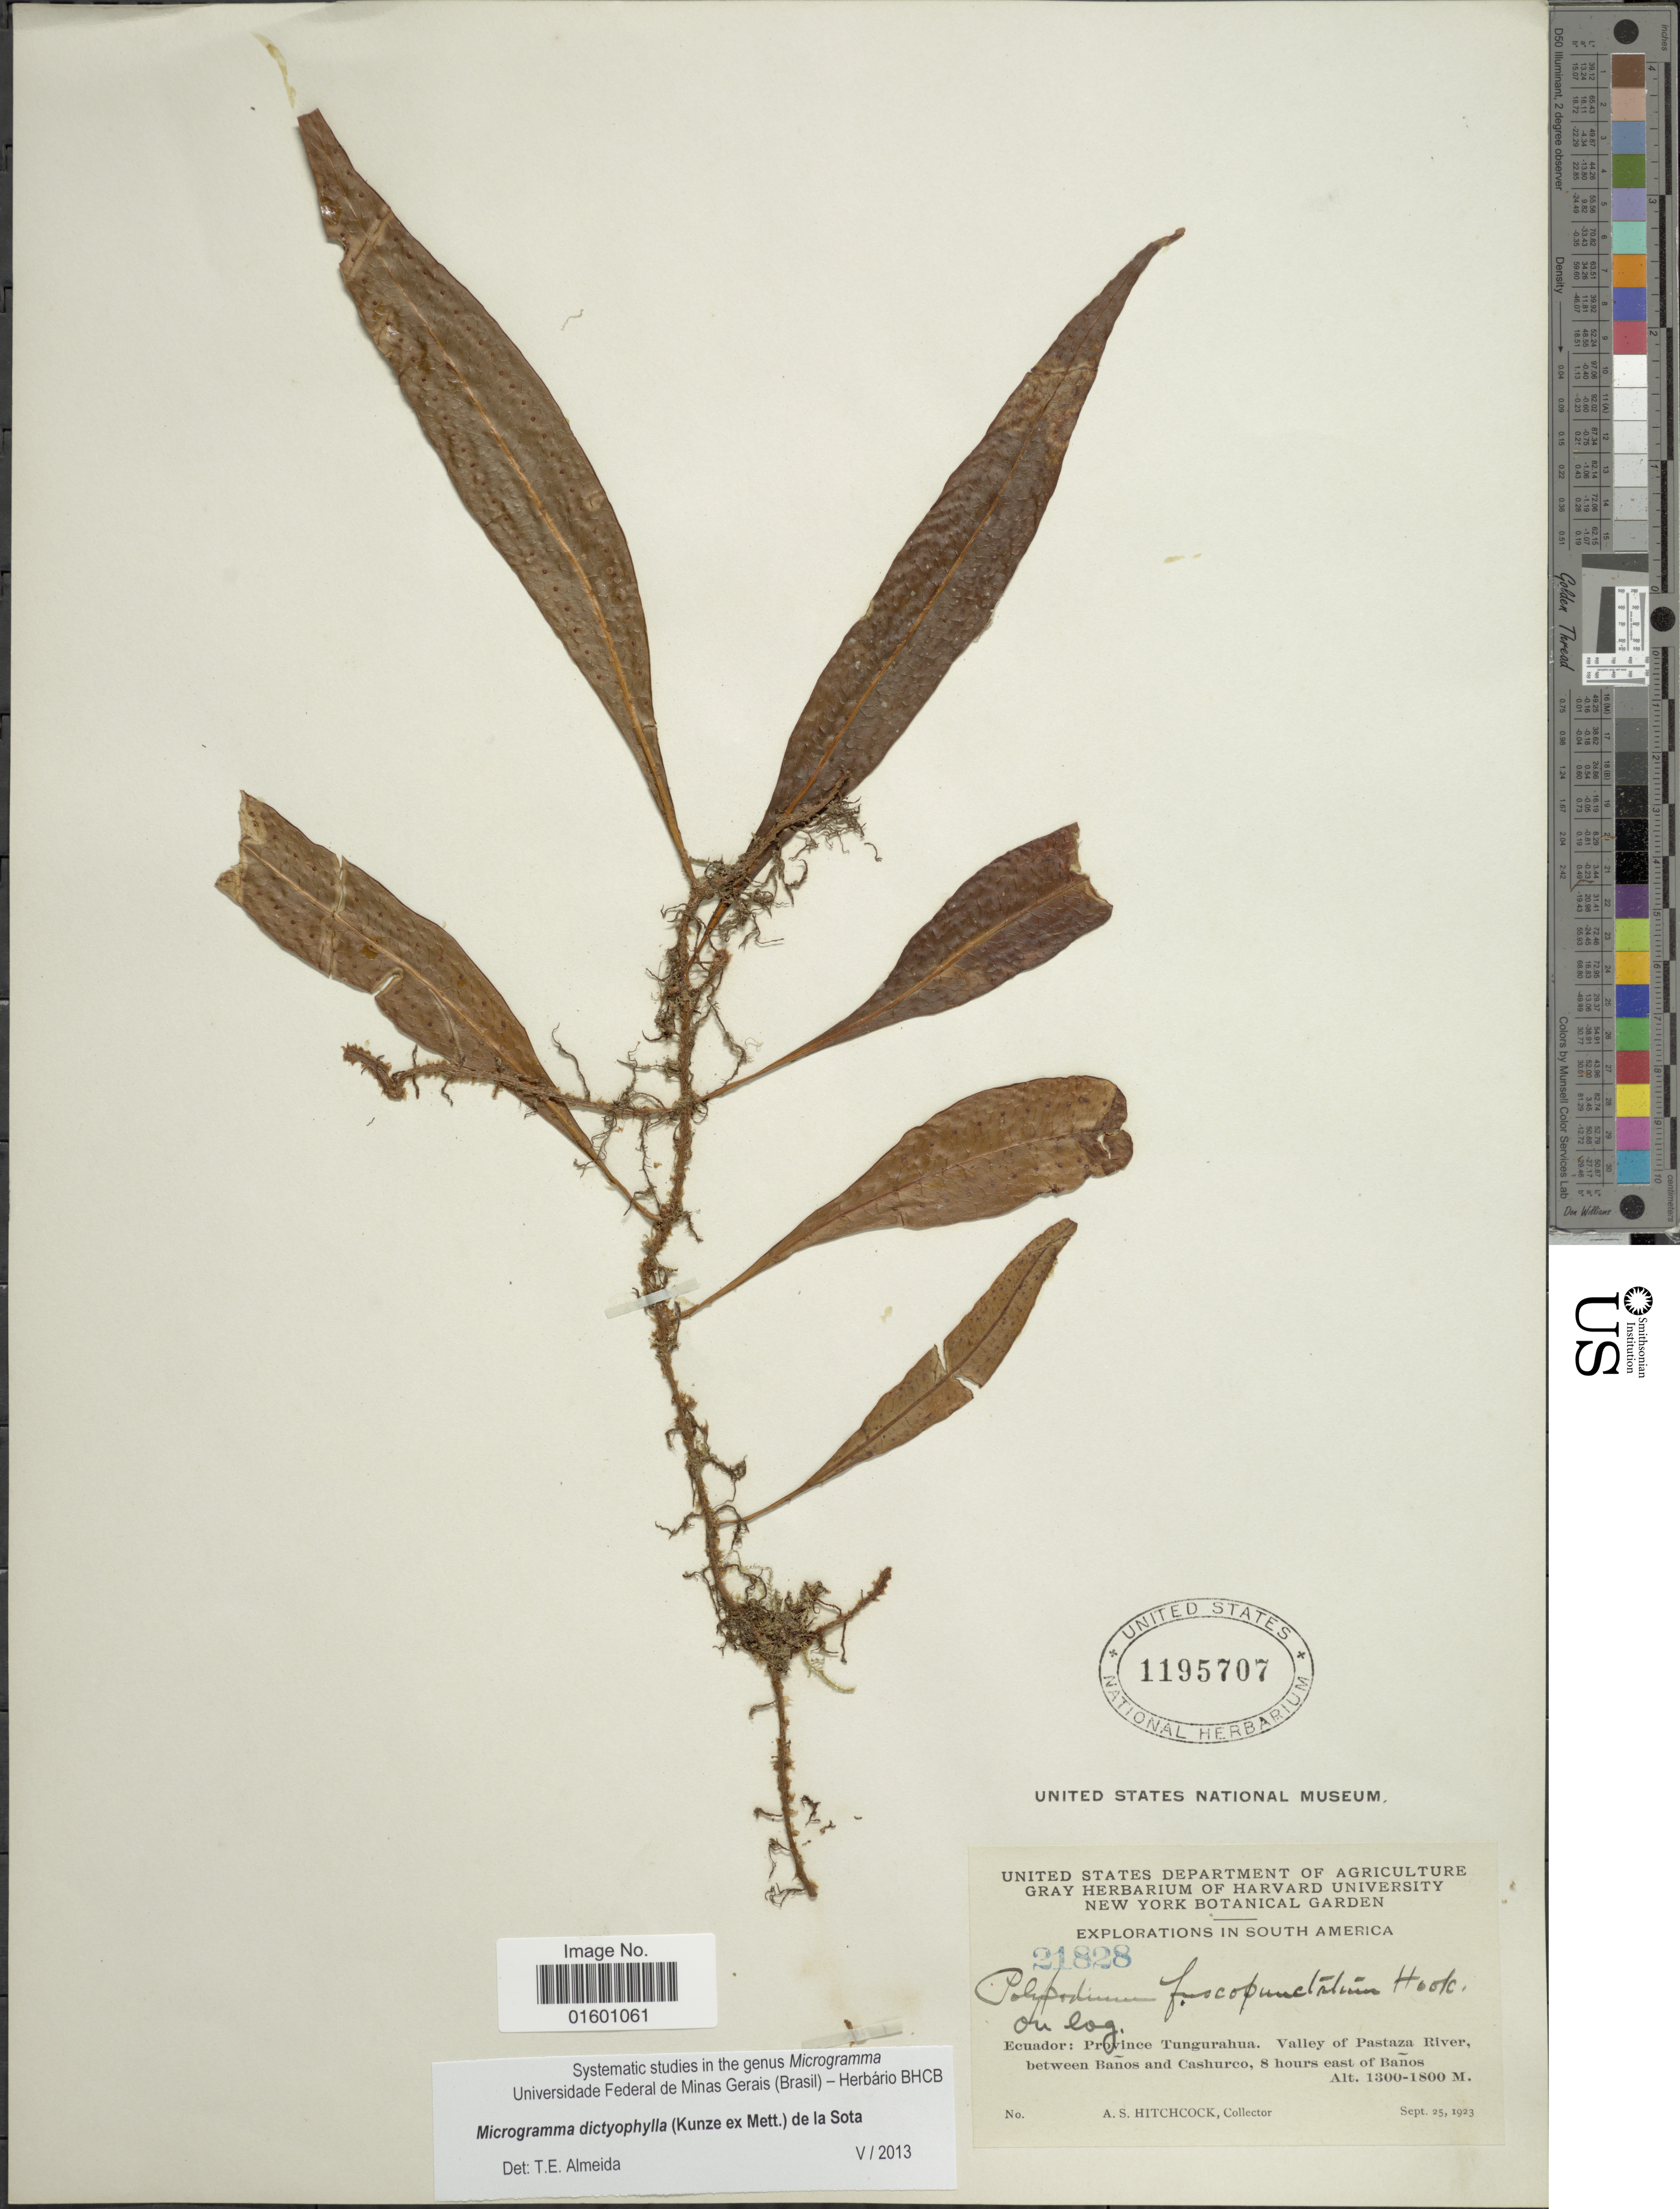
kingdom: Plantae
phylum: Tracheophyta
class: Polypodiopsida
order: Polypodiales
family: Polypodiaceae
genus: Microgramma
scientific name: Microgramma dictyophylla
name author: (Kunze ex Mett.) de la Sota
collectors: A. S. Hitchcock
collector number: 21828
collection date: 1923-09-25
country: Ecuador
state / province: Tungurahua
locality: Valley of Pastaza River, between Banos and Cashurco, 8 hours east of Banos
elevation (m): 1300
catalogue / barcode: US 1195707